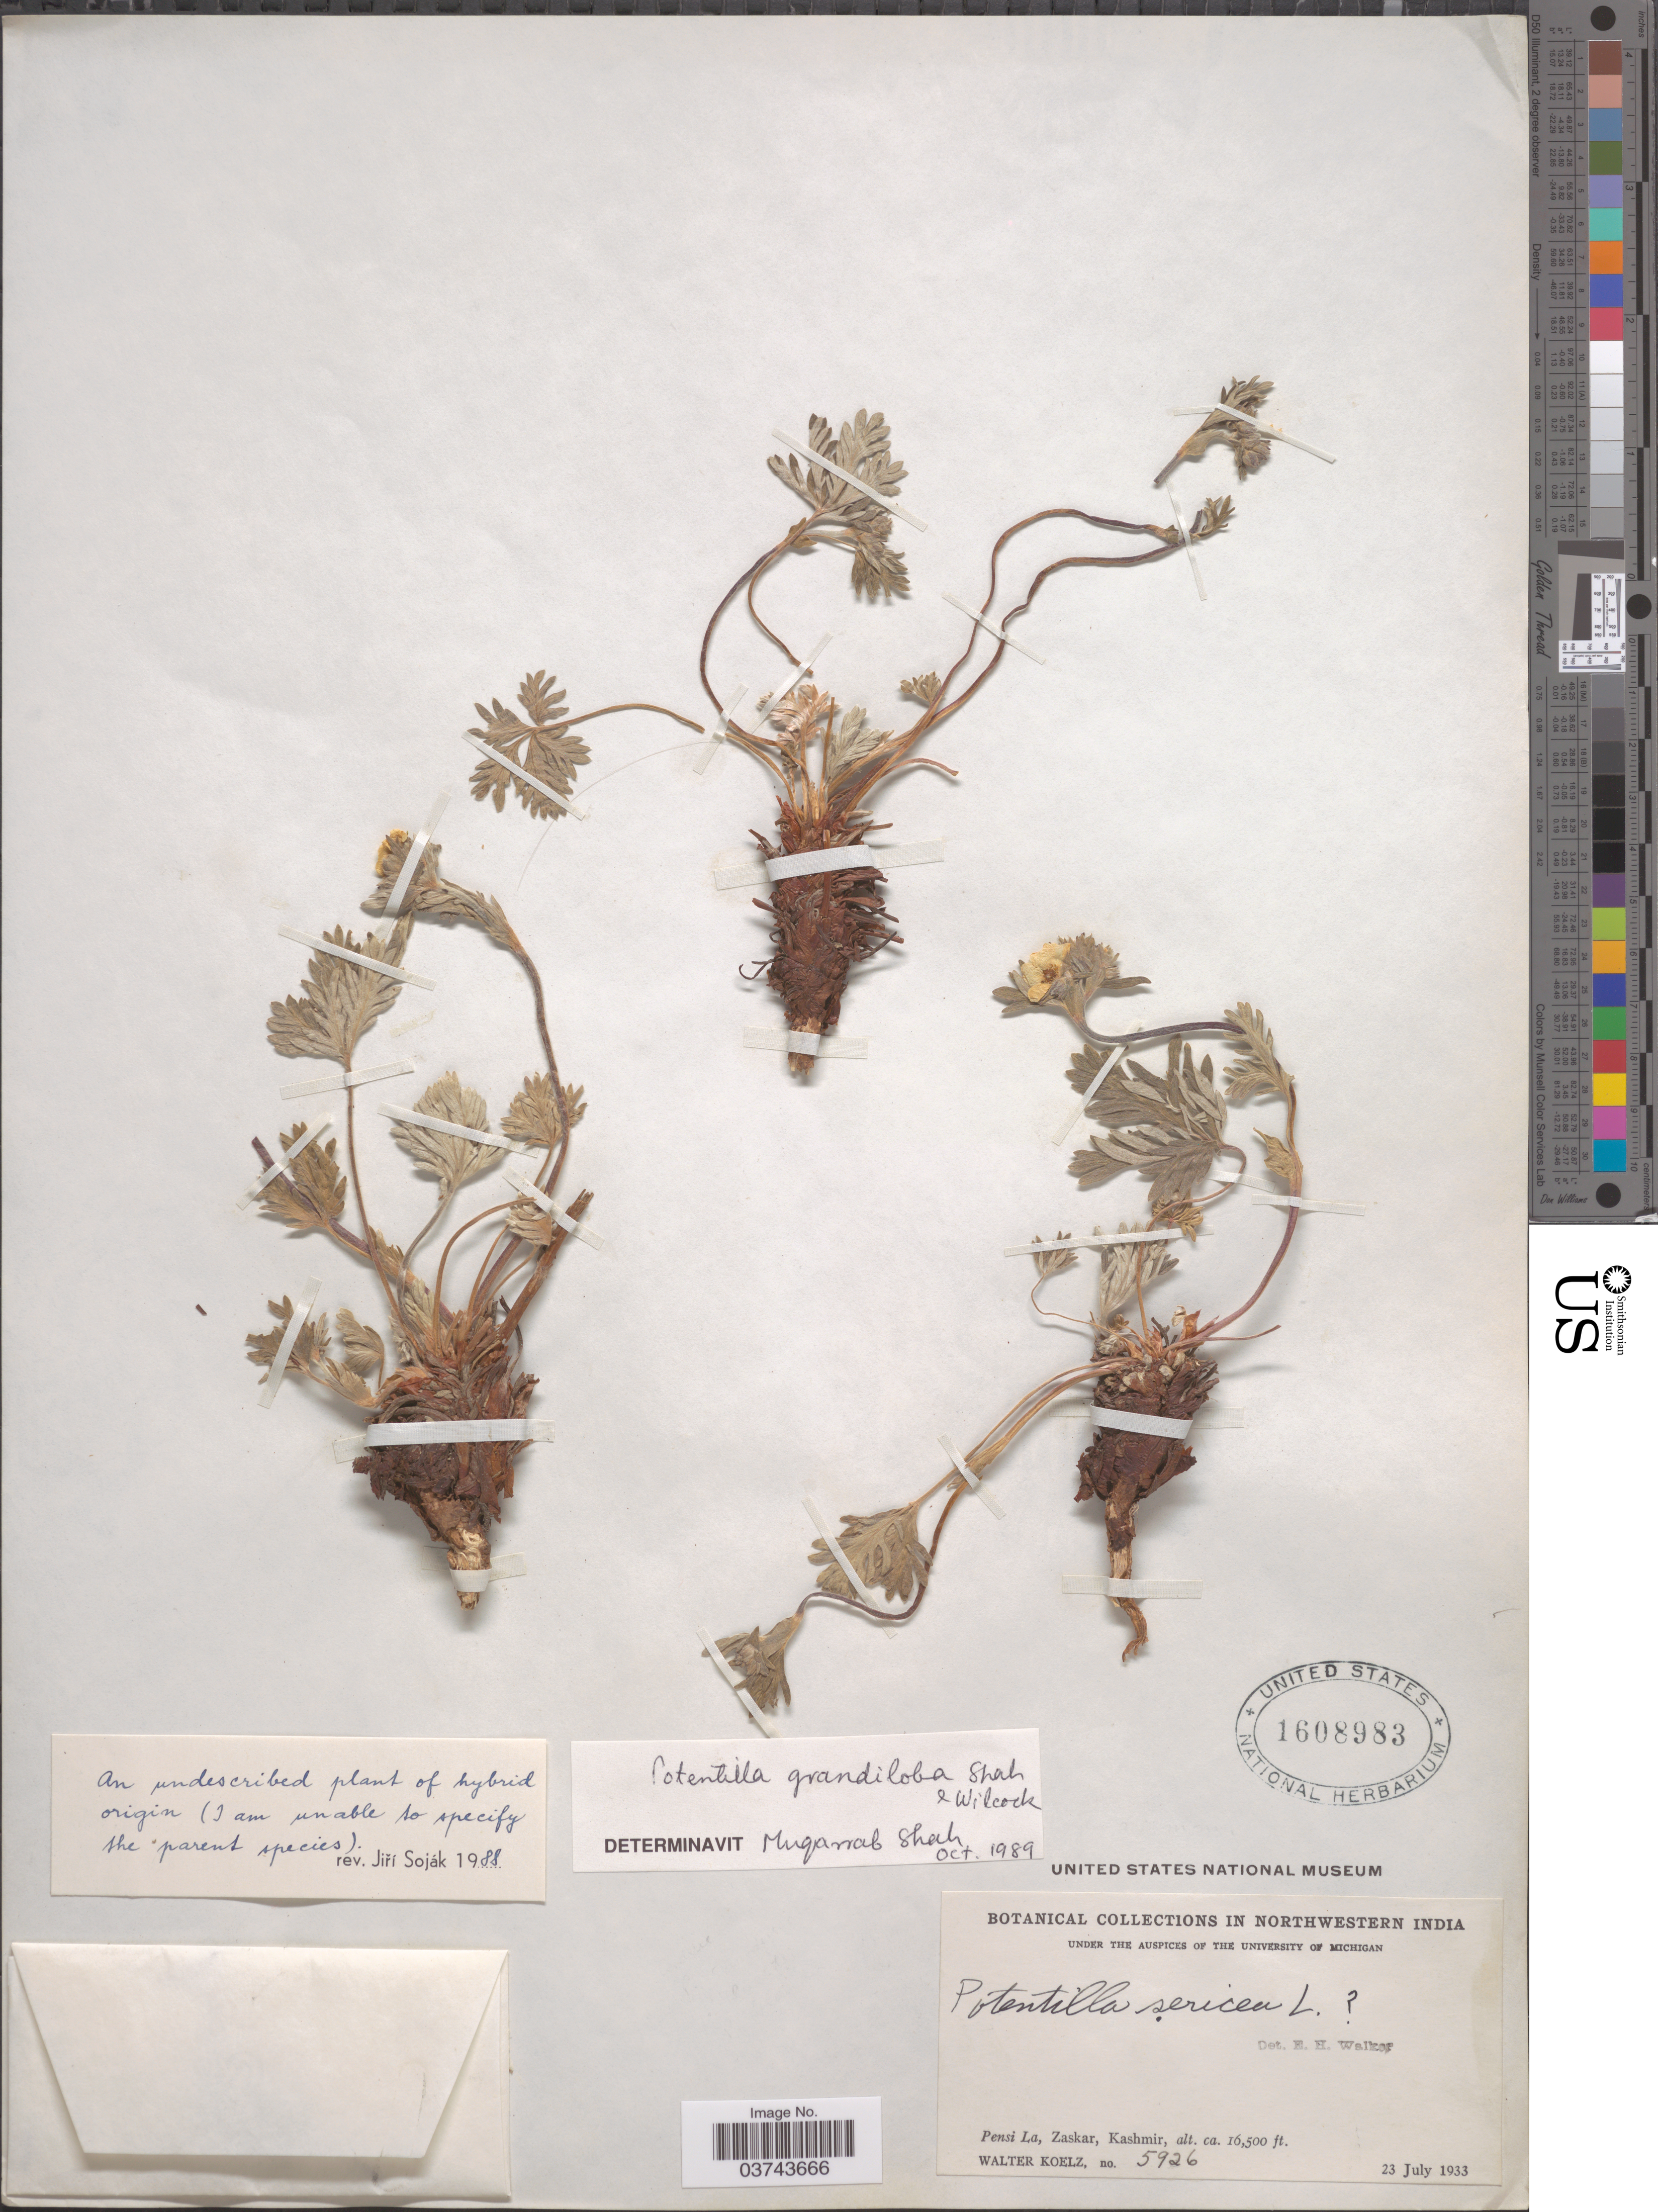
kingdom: Plantae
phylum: Tracheophyta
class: Magnoliopsida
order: Rosales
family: Rosaceae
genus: Potentilla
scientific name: Potentilla grandiloba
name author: Shah & Wilcock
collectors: W. N. Koelz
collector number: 5926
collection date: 1933-07-23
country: India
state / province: Jammu and Kashmir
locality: Northwestern India. Pensi La, Zaskar, Kashmir.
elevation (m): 5029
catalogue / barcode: US 1608983